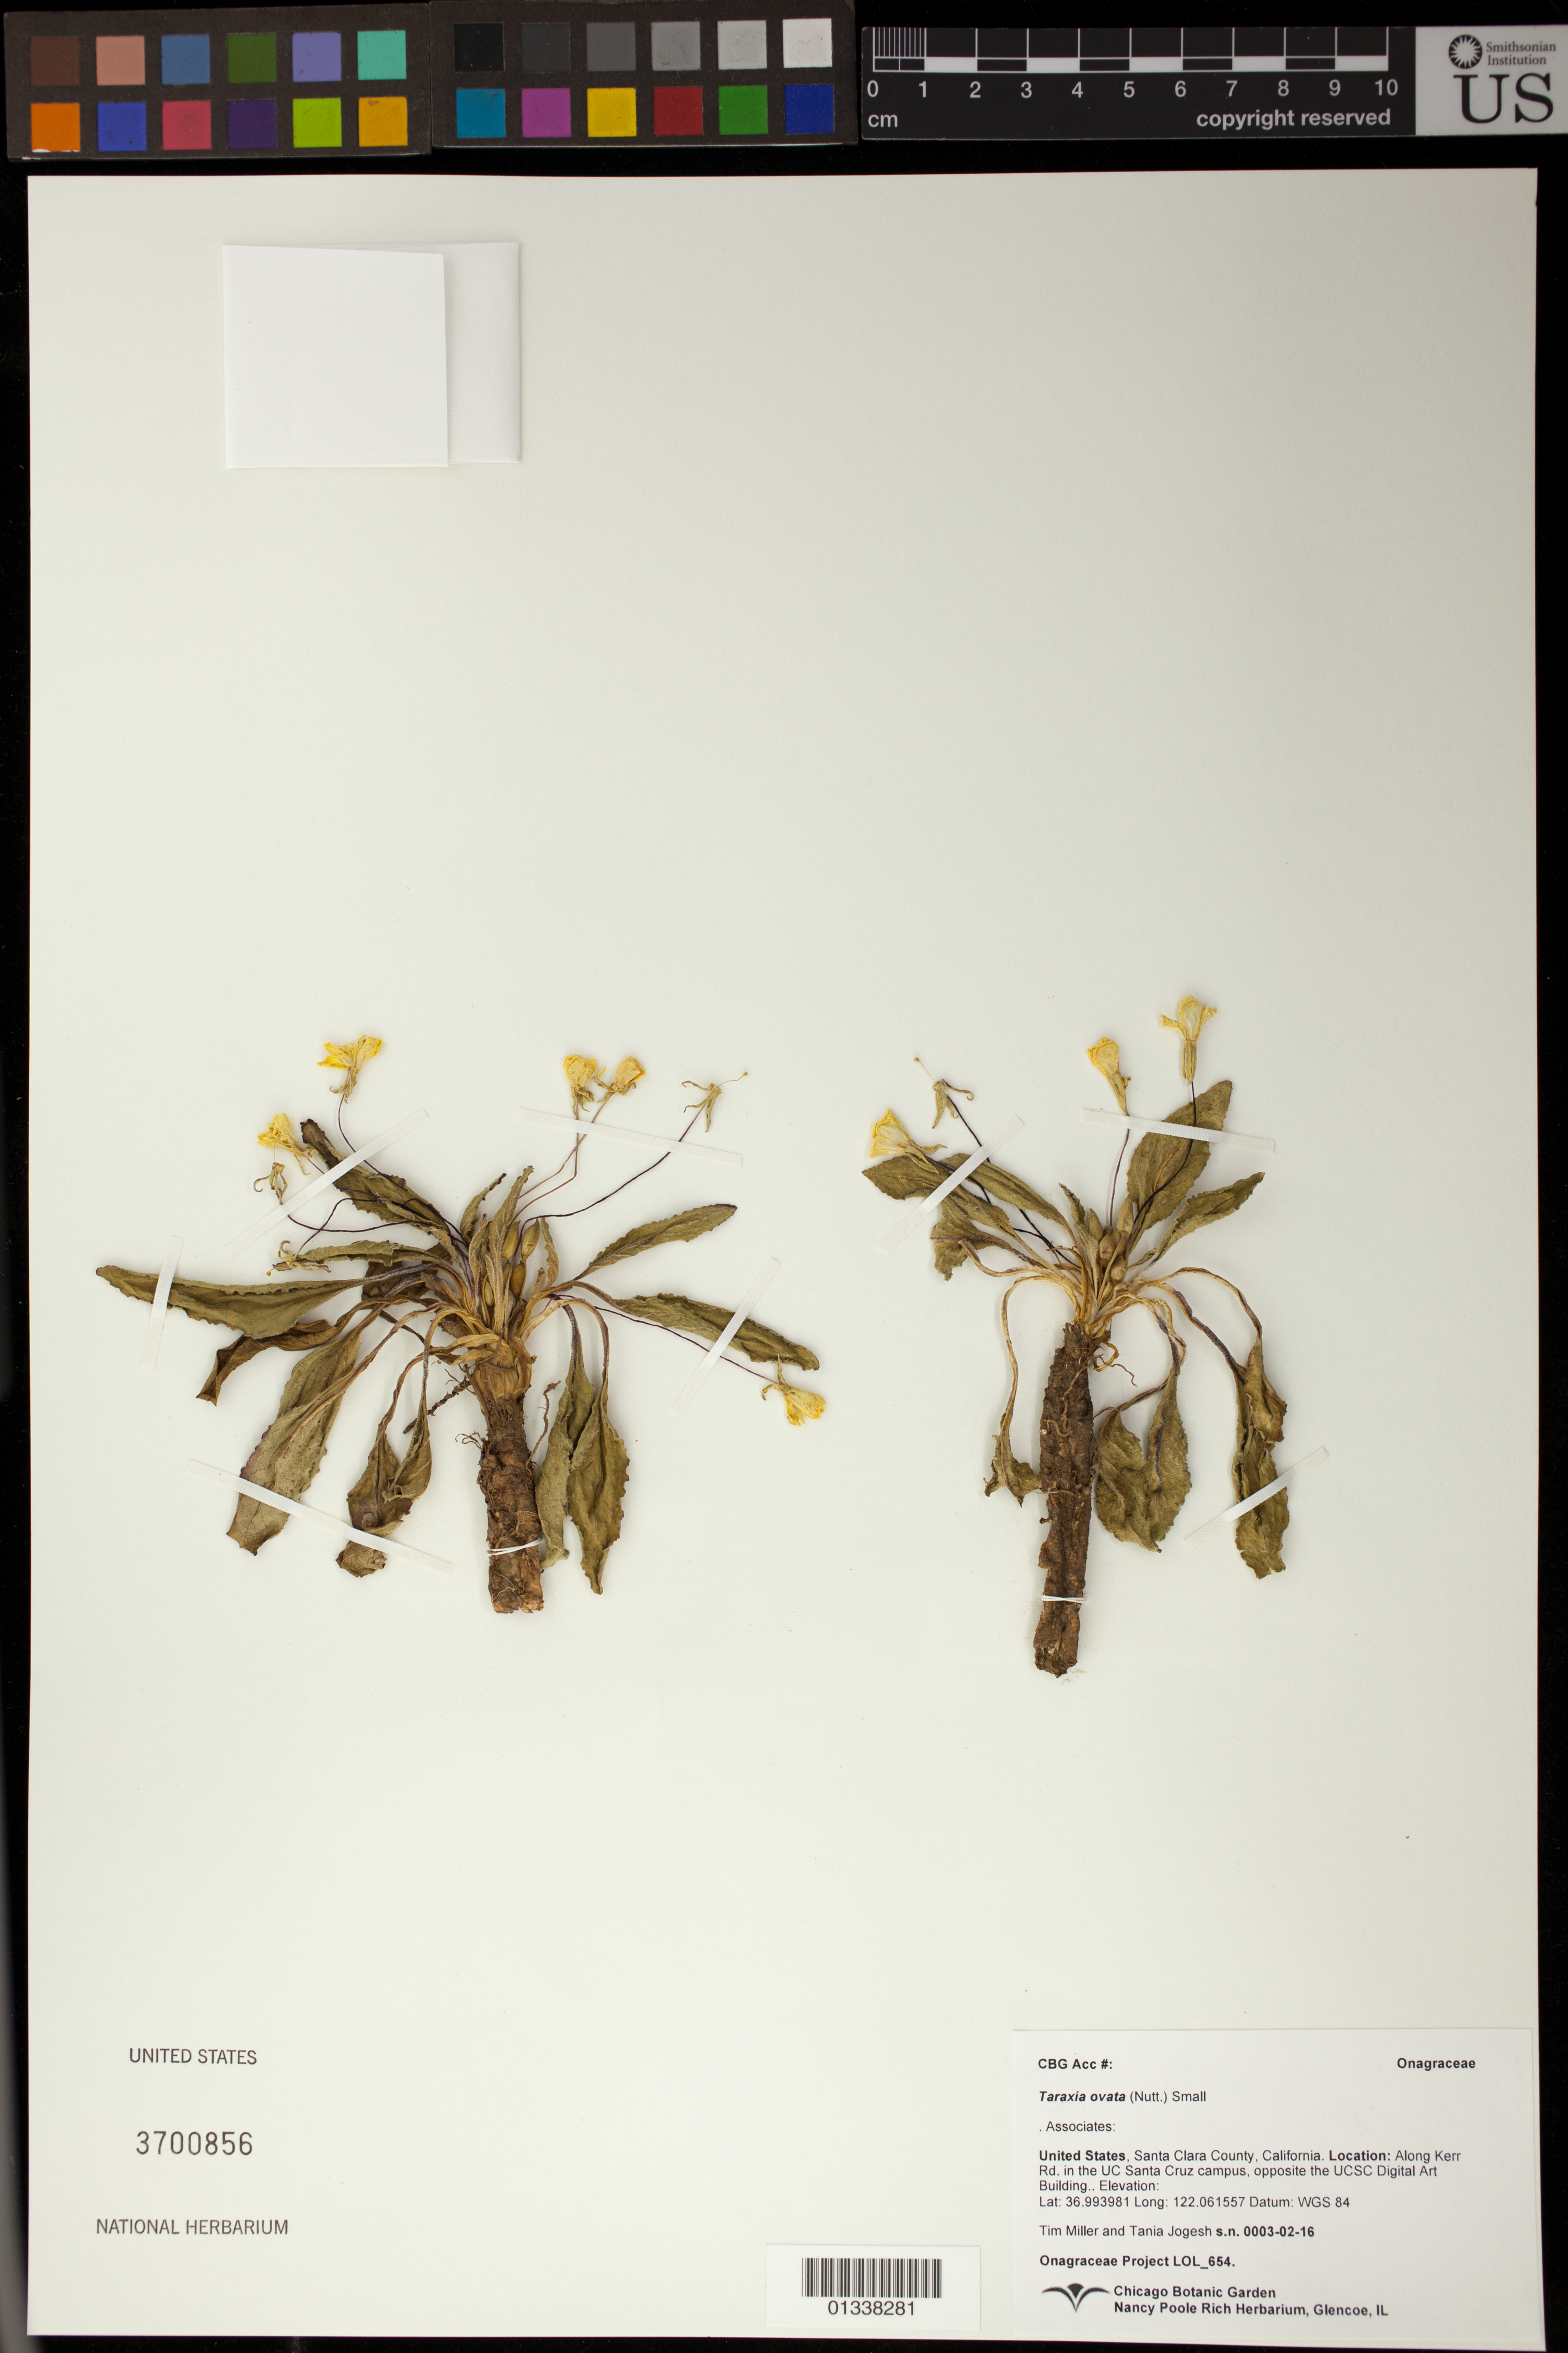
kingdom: Plantae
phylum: Tracheophyta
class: Magnoliopsida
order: Myrtales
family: Onagraceae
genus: Taraxia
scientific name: Taraxia ovata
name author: (Nutt.) Small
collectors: T. Miller & T. Jogesh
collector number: LOL 654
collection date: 2016-03-02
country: United States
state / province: California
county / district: Santa Clara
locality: Along Kerr Rd. in the UC Santa Cruz campus, opposite the UCSC Digital Art Building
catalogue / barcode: US 3700856